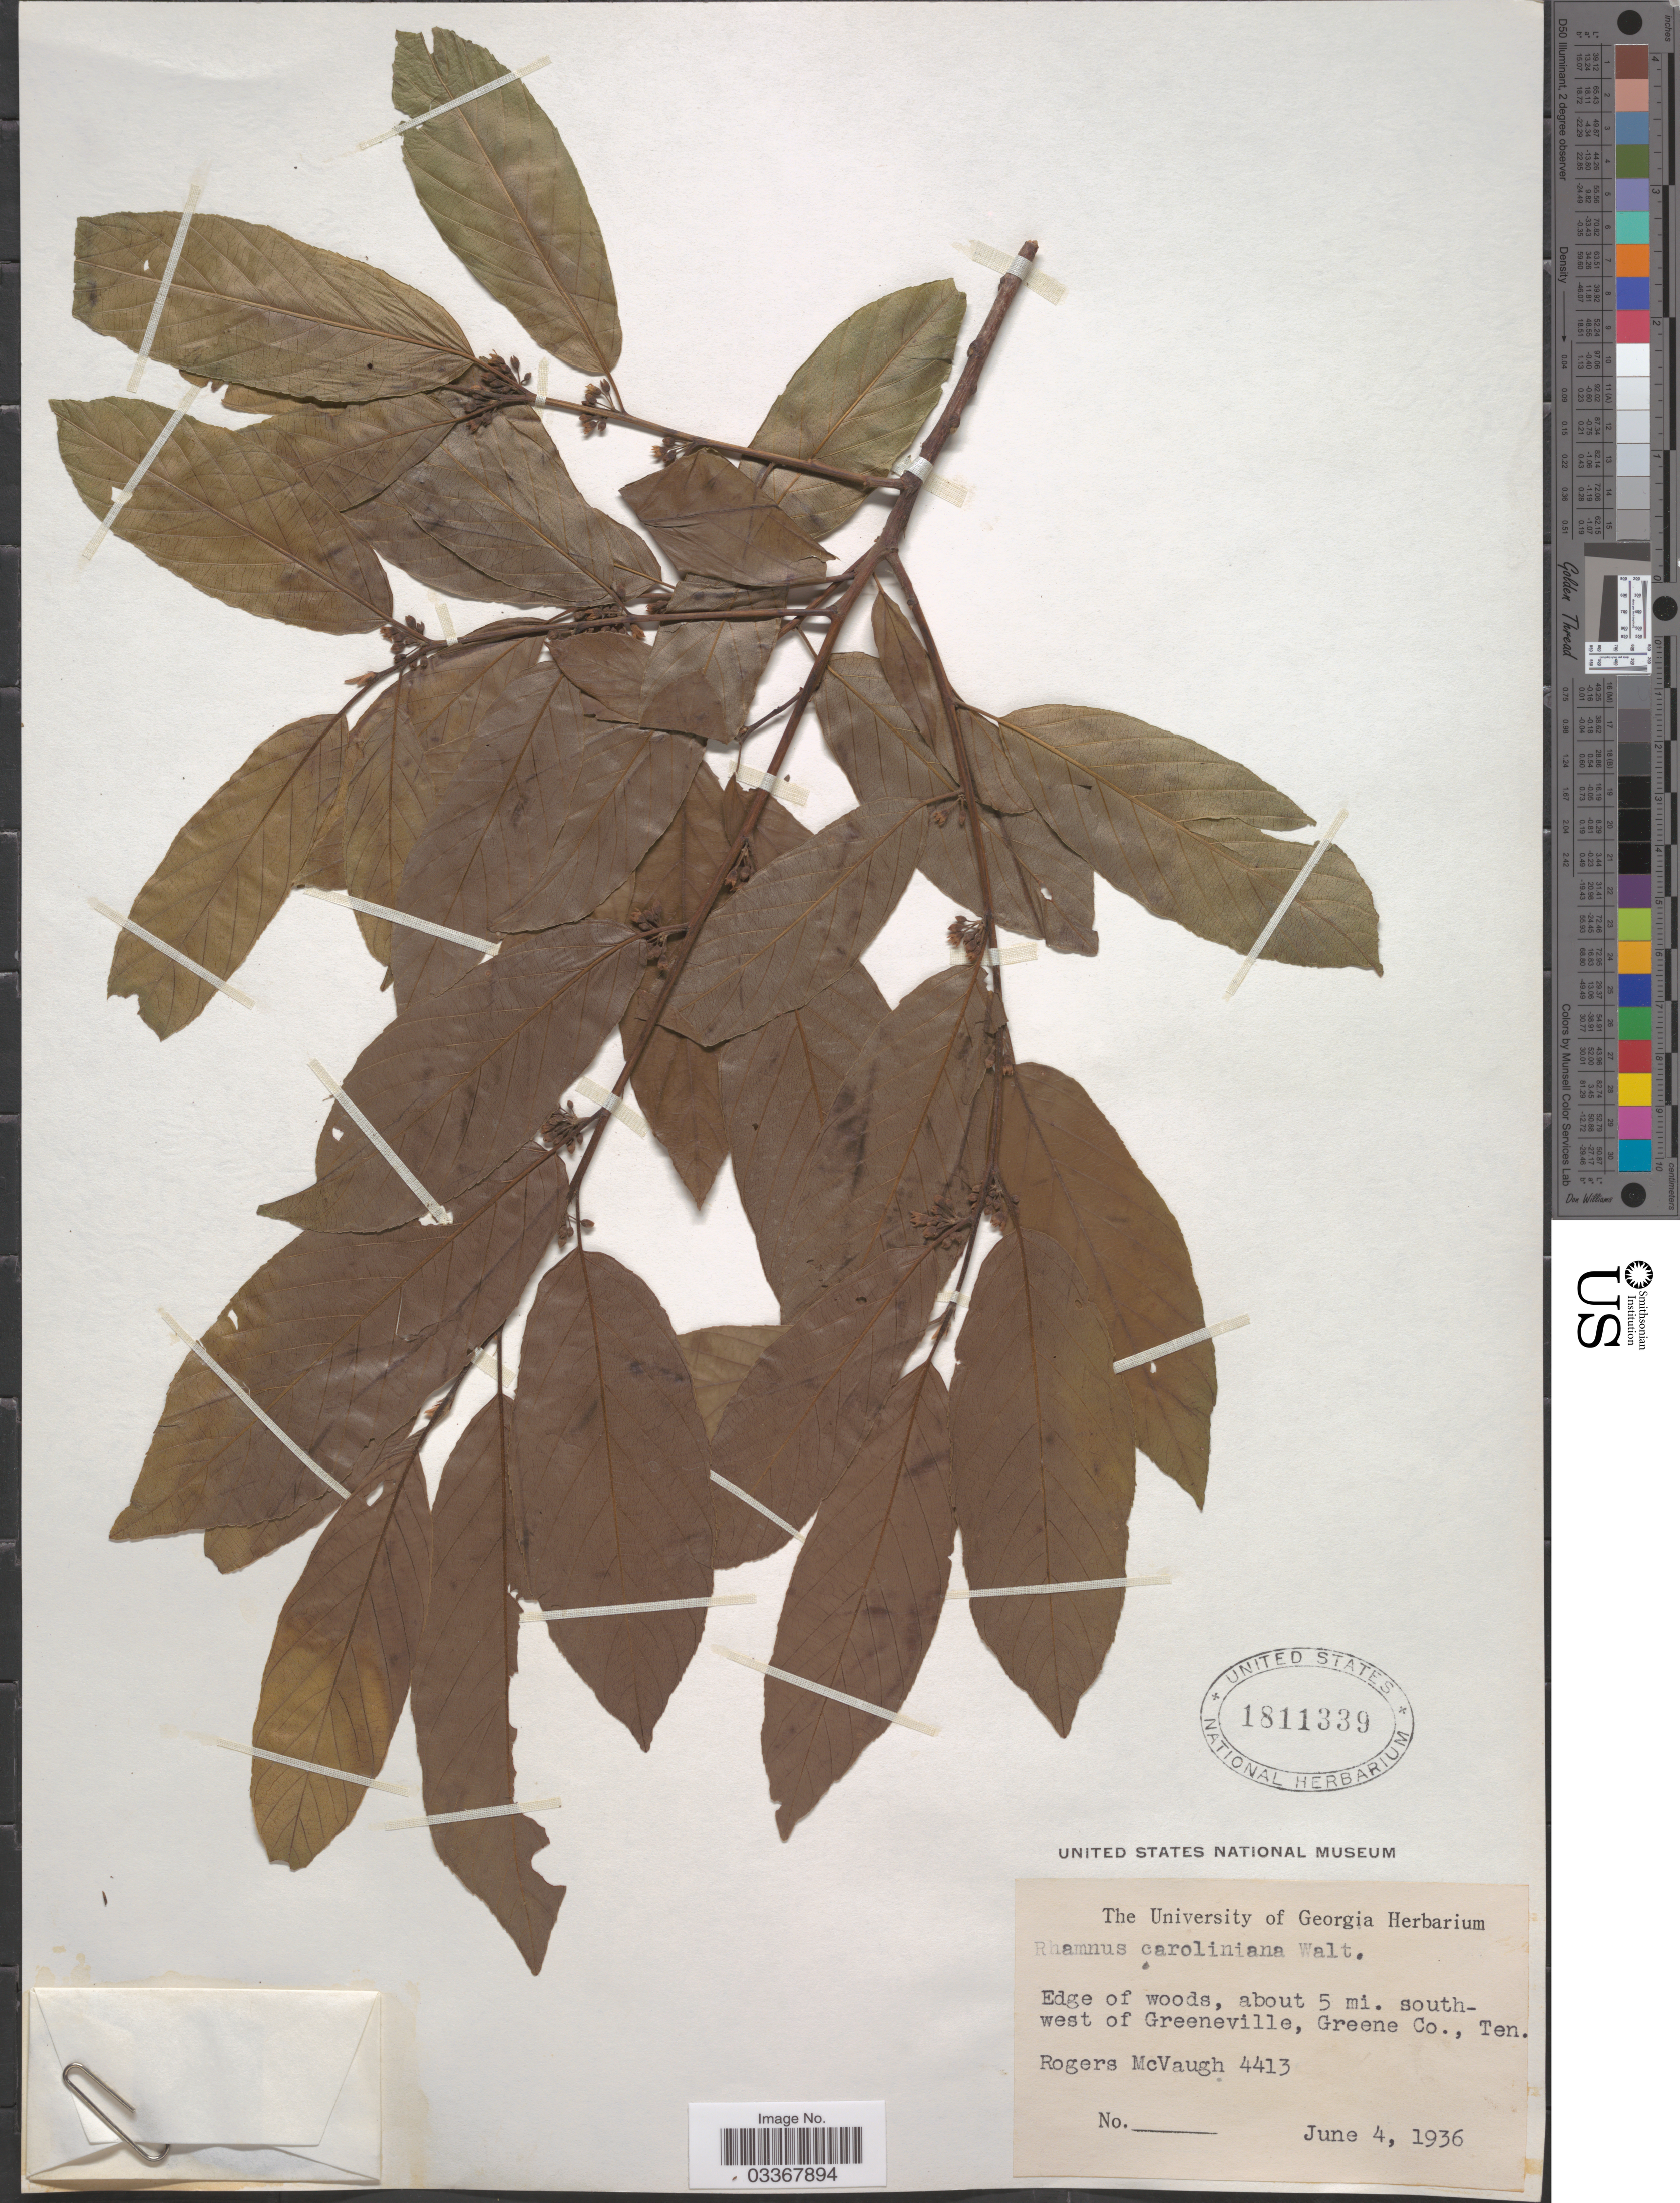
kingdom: Plantae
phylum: Tracheophyta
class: Magnoliopsida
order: Rosales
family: Rhamnaceae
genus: Frangula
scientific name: Frangula caroliniana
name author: (Walter) A. Gray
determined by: Strong, Mark T., (BOT), Smithsonian Institution - National Museum of Natural History (UNITED STATES)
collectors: R. McVaugh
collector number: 4413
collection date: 1936-06-04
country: United States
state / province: Tennessee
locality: About 5 mi. southwest of Greeneville, Greene Co.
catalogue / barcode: US 1811339